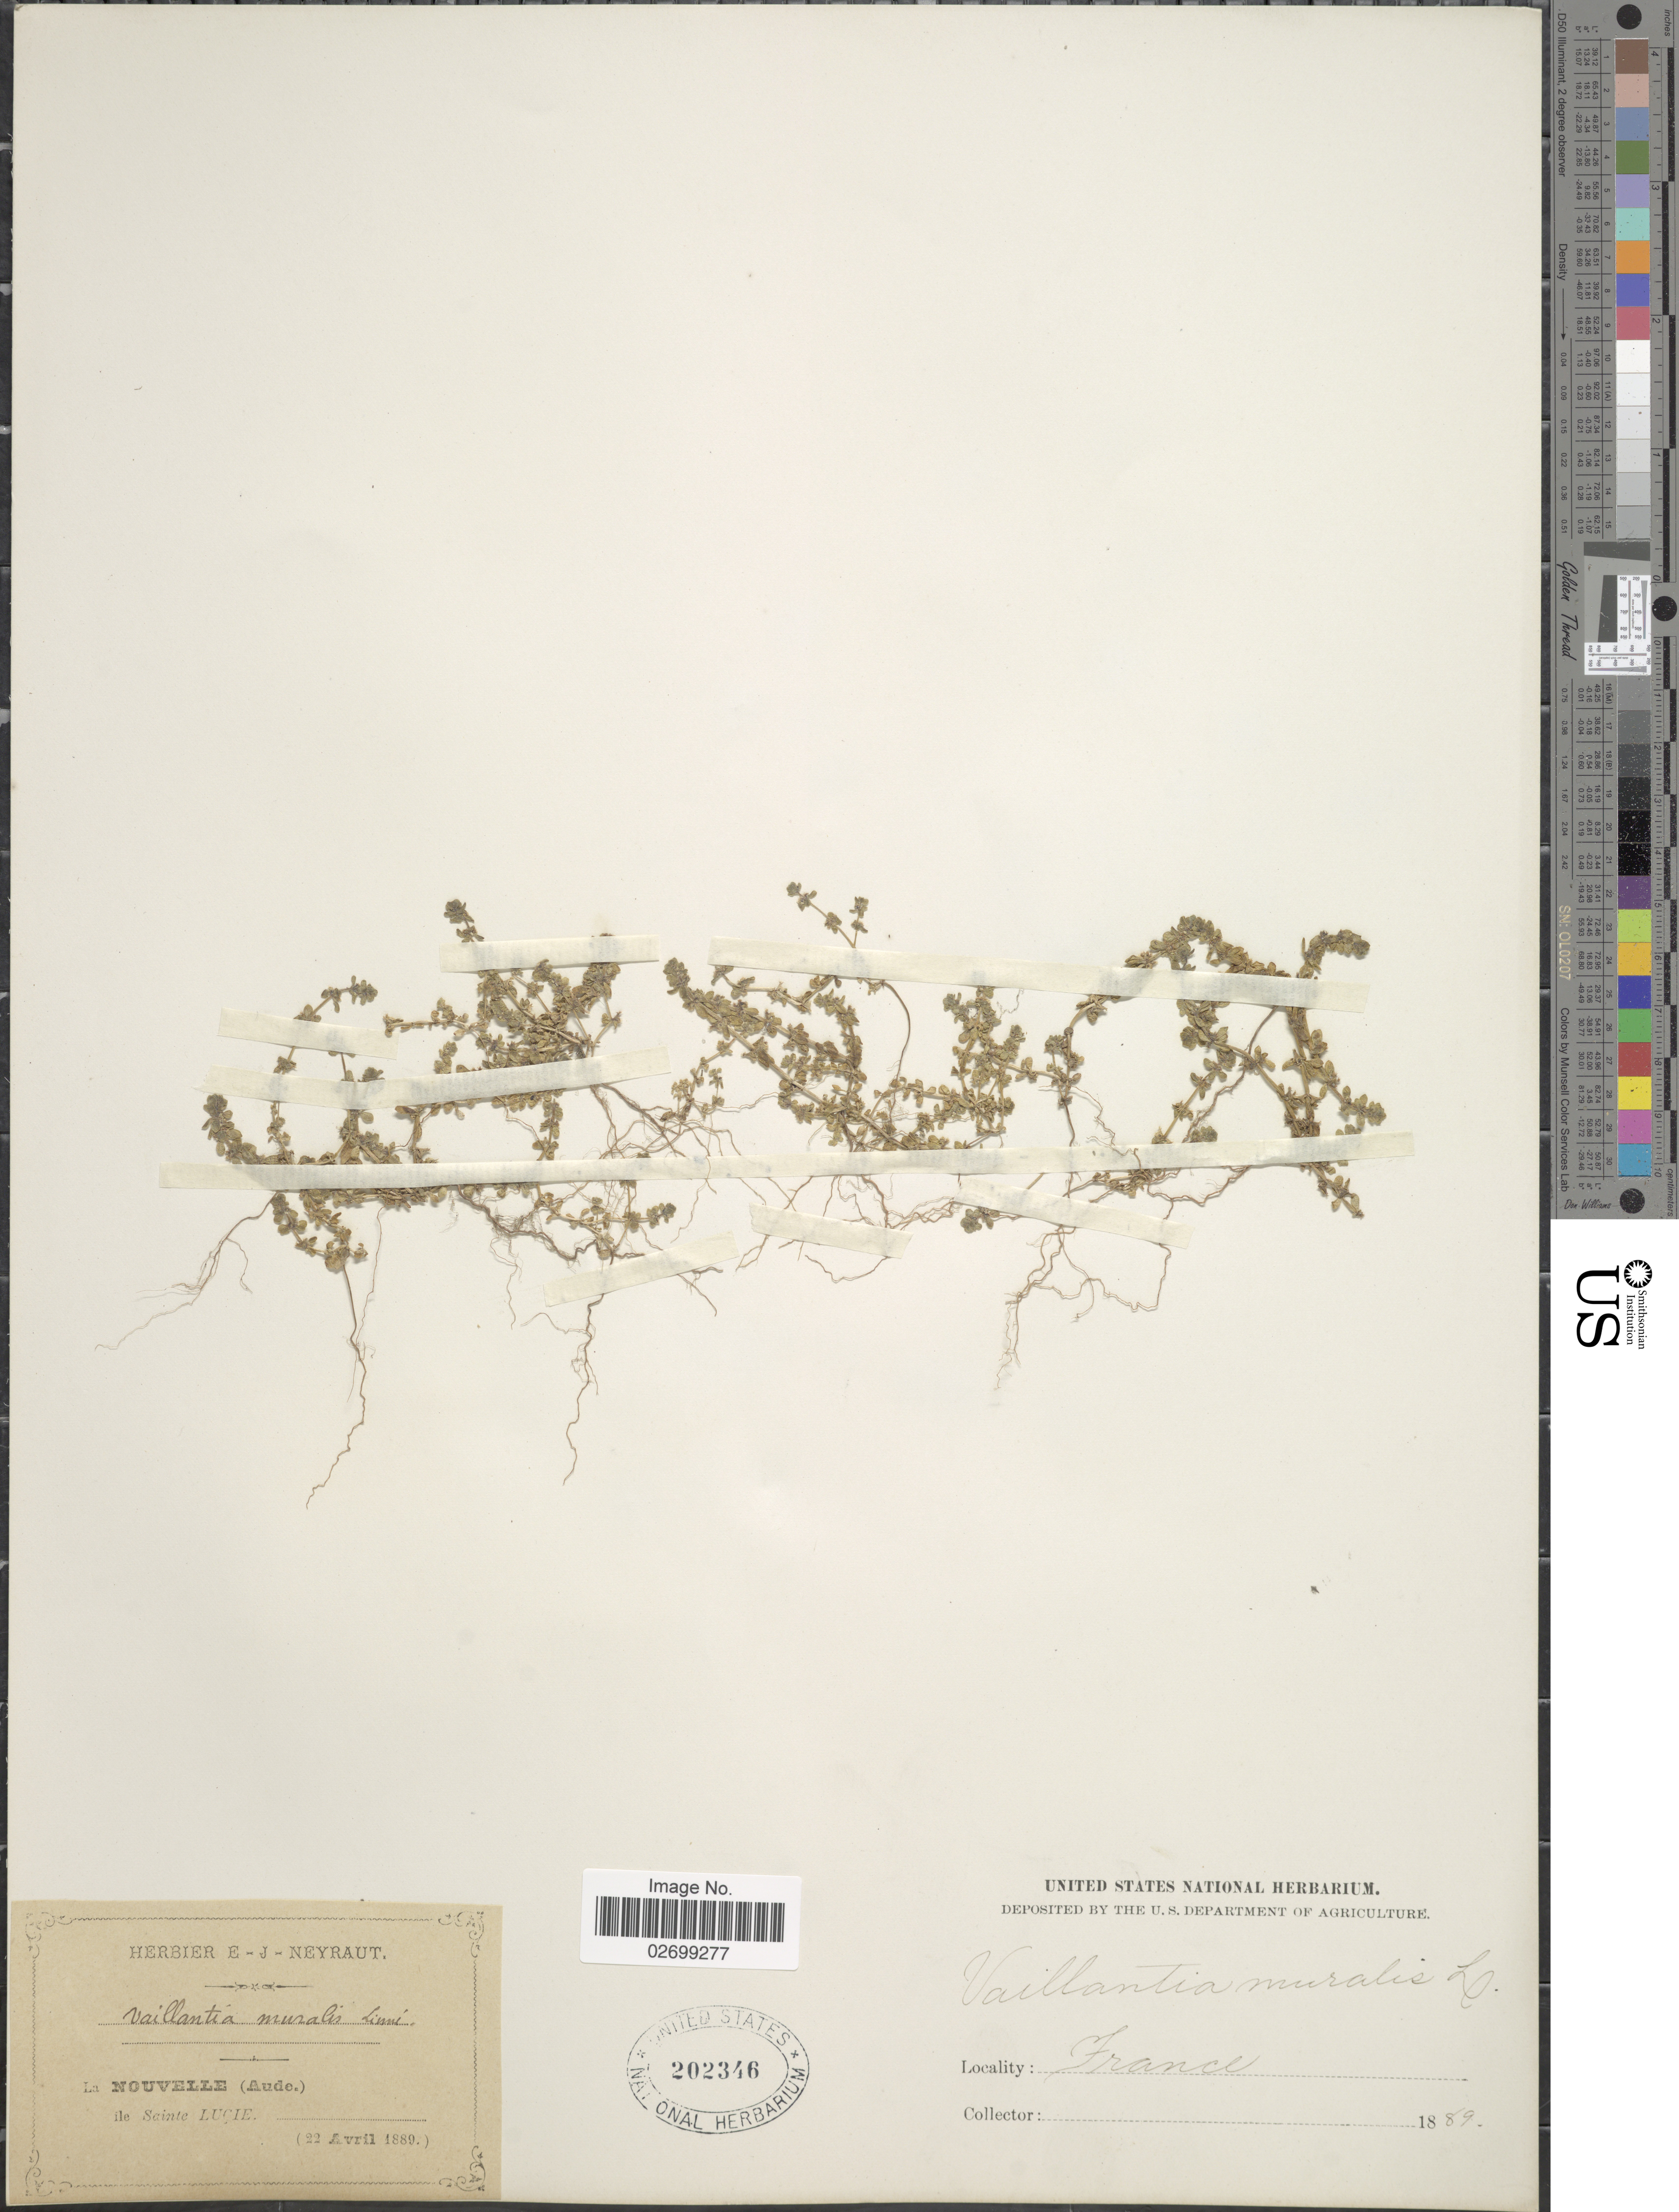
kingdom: Plantae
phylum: Tracheophyta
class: Magnoliopsida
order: Gentianales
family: Rubiaceae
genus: Valantia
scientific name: Valantia muralis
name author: L.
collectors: ex herb. E. J. Neyraut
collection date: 1889-04-22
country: France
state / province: Occitanie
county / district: Aude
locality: La Nouvelle (Aude), ile Sainte Lucie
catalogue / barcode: US 202346